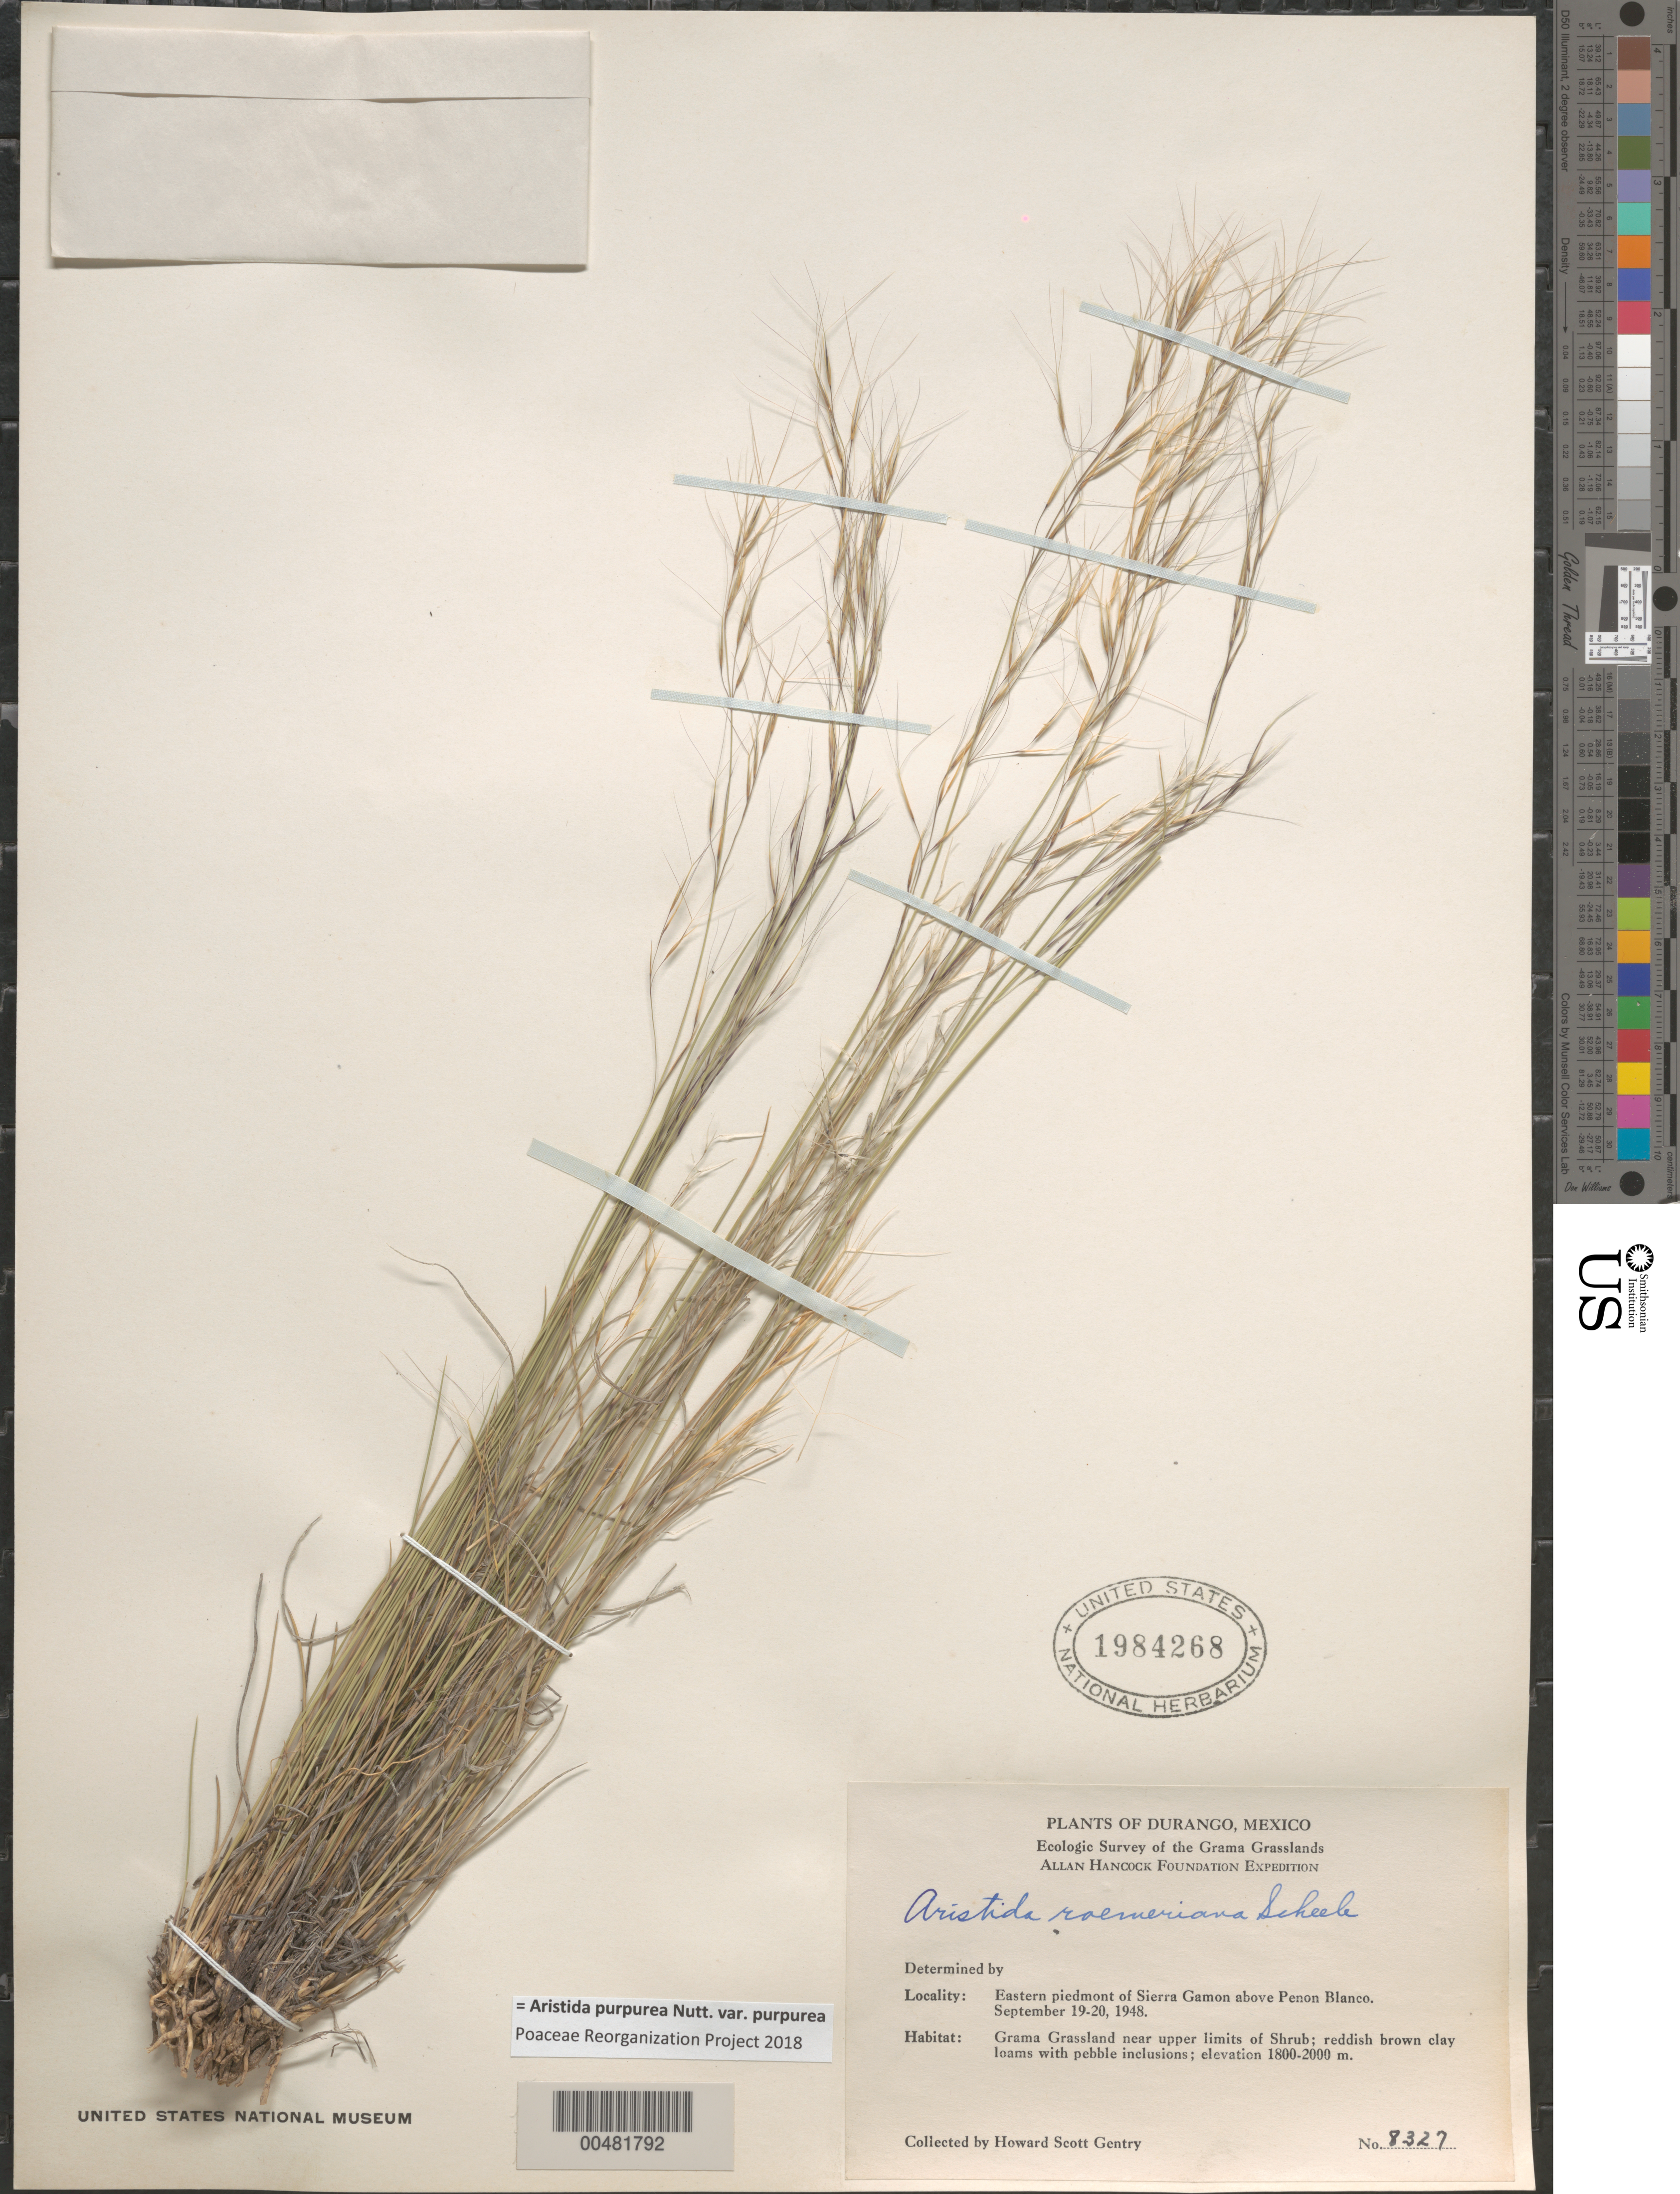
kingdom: Plantae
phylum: Tracheophyta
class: Liliopsida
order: Poales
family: Poaceae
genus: Aristida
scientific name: Aristida purpurea var. purpurea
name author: Nutt.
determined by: Poaceae Reorganization Project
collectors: H. S. Gentry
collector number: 8327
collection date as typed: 19 Sep 1948 to 20 Sep 1948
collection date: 1948-09-19/1948-09-20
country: Mexico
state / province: Durango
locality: Eastern piedmont of Sierra Gamon above Penon Blanco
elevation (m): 1800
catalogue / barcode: US 1984268